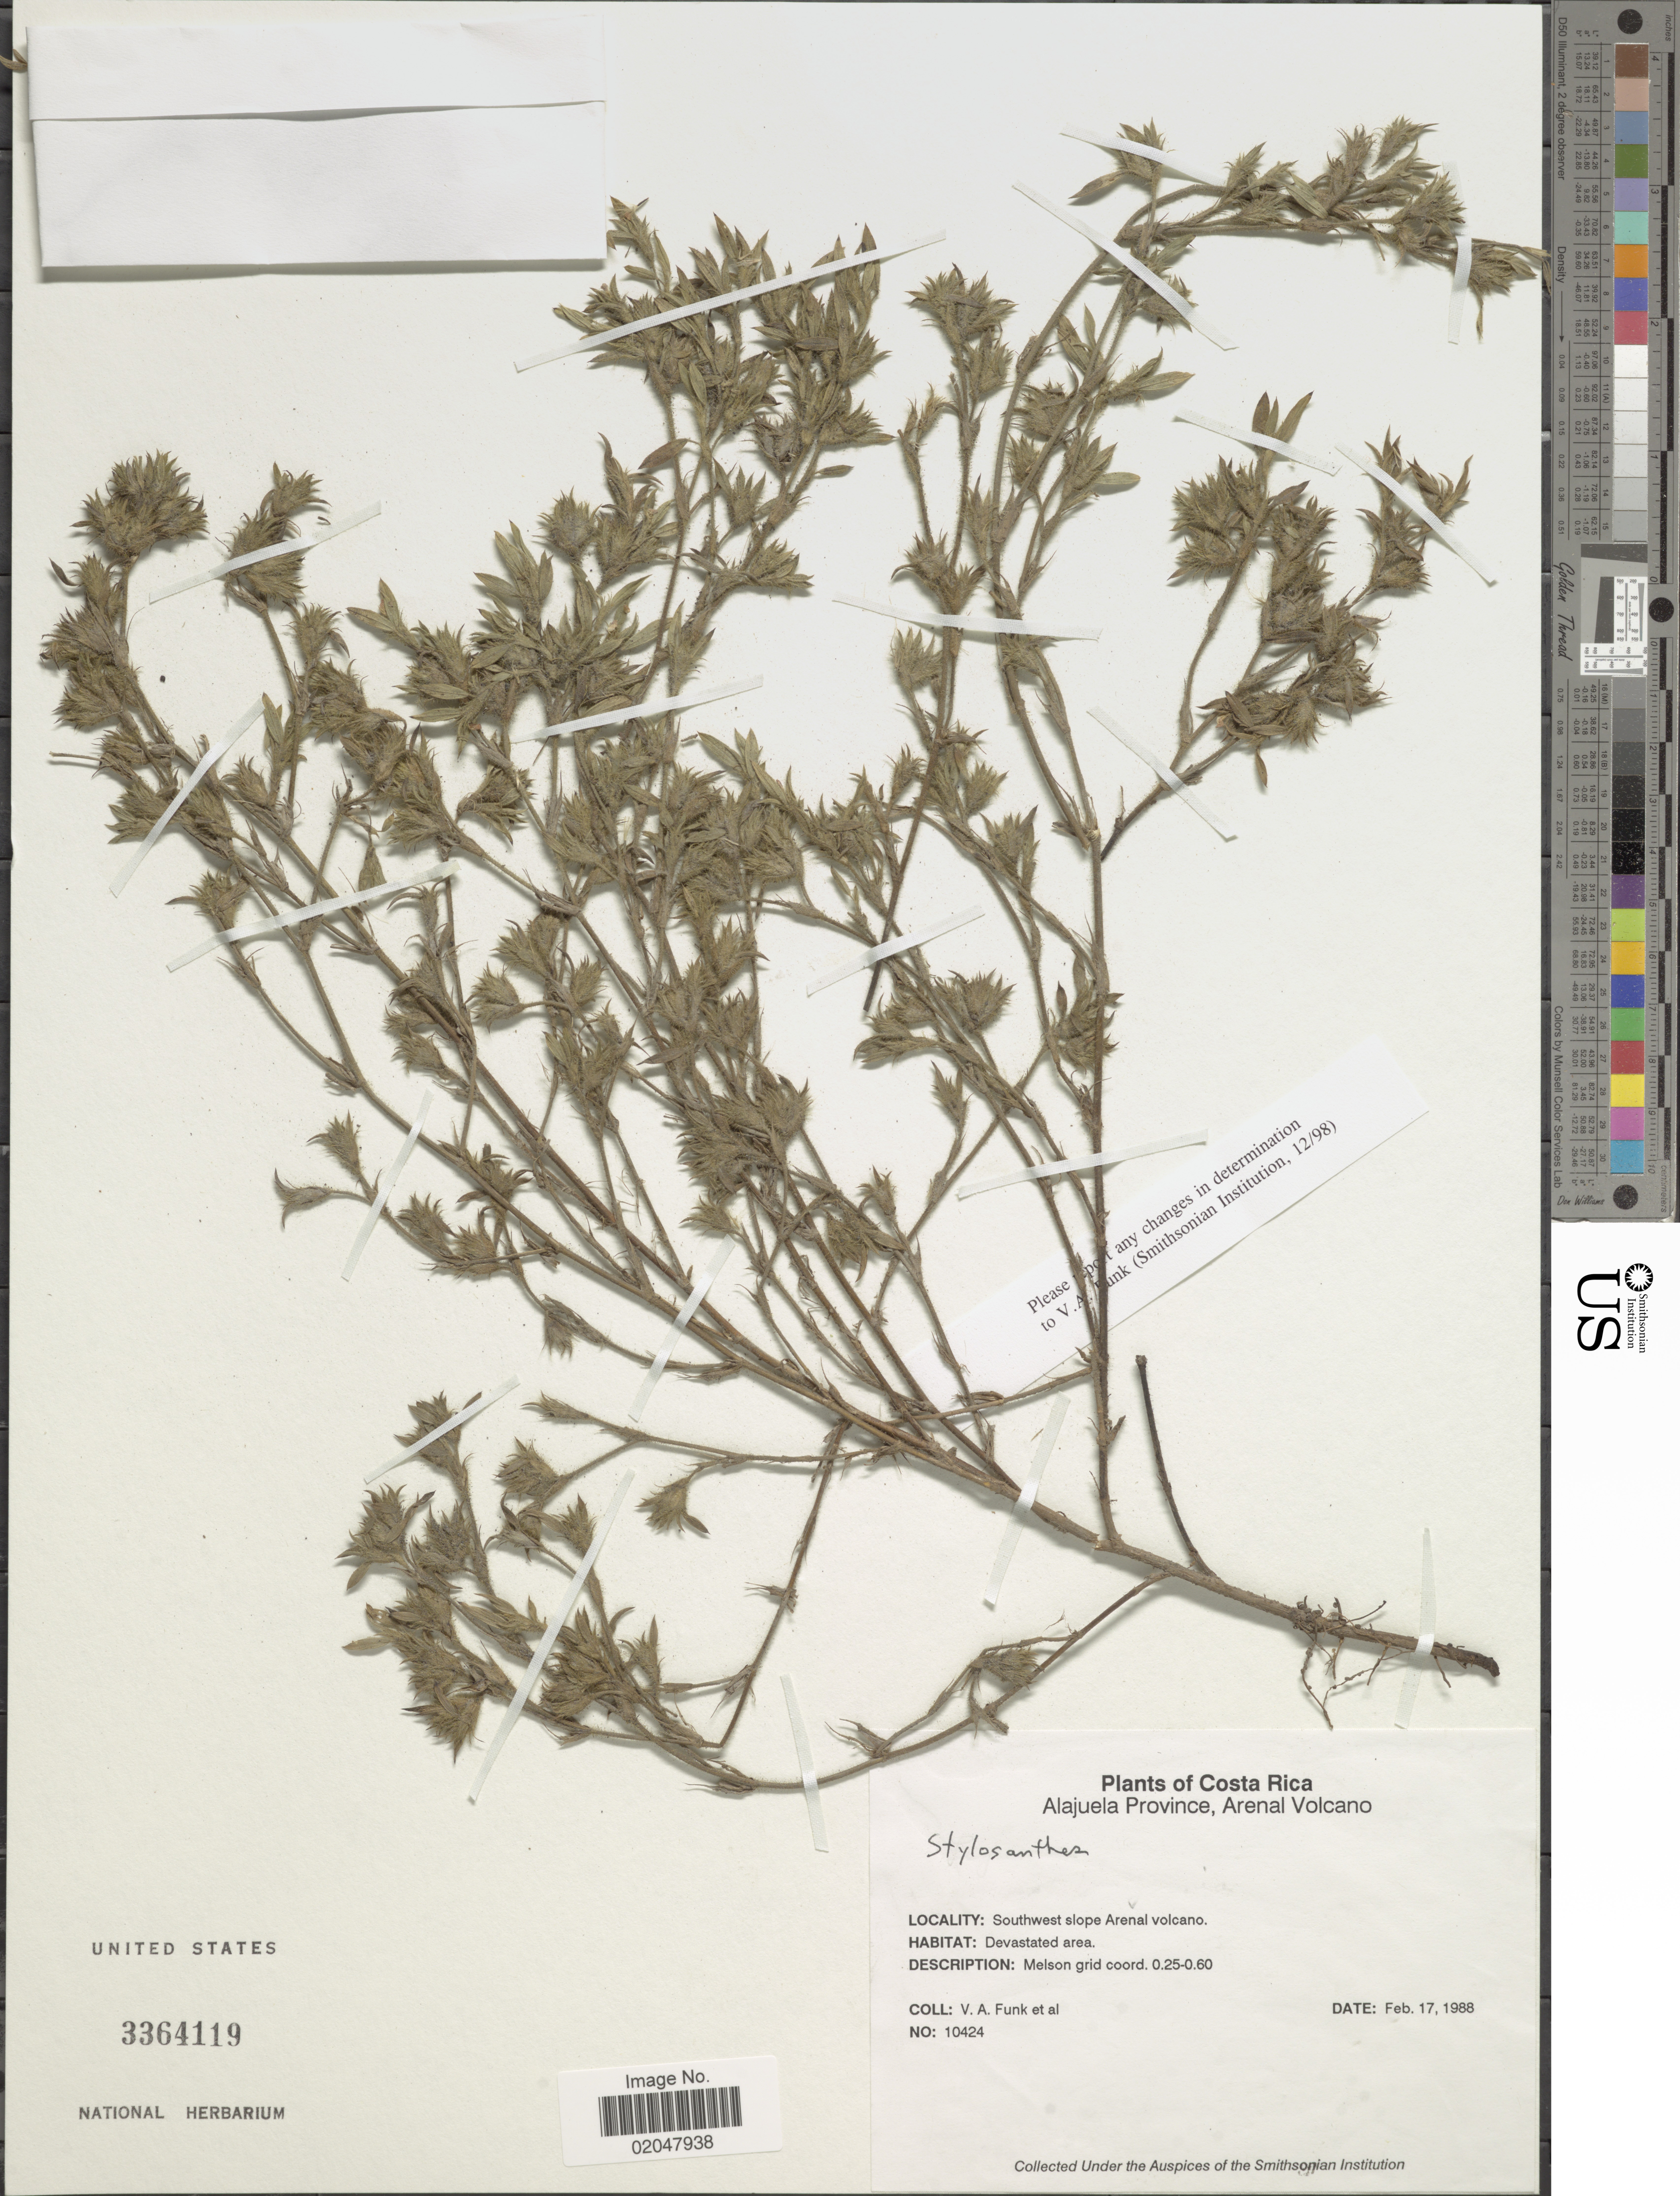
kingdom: Plantae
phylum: Tracheophyta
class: Magnoliopsida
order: Fabales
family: Fabaceae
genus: Stylosanthes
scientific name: Stylosanthes sp.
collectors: V. Funk & et al.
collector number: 10424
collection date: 1988-02-17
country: Costa Rica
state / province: Alajuela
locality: Arenal Volcano, southwest slope Arenal volcano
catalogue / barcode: US 3364119